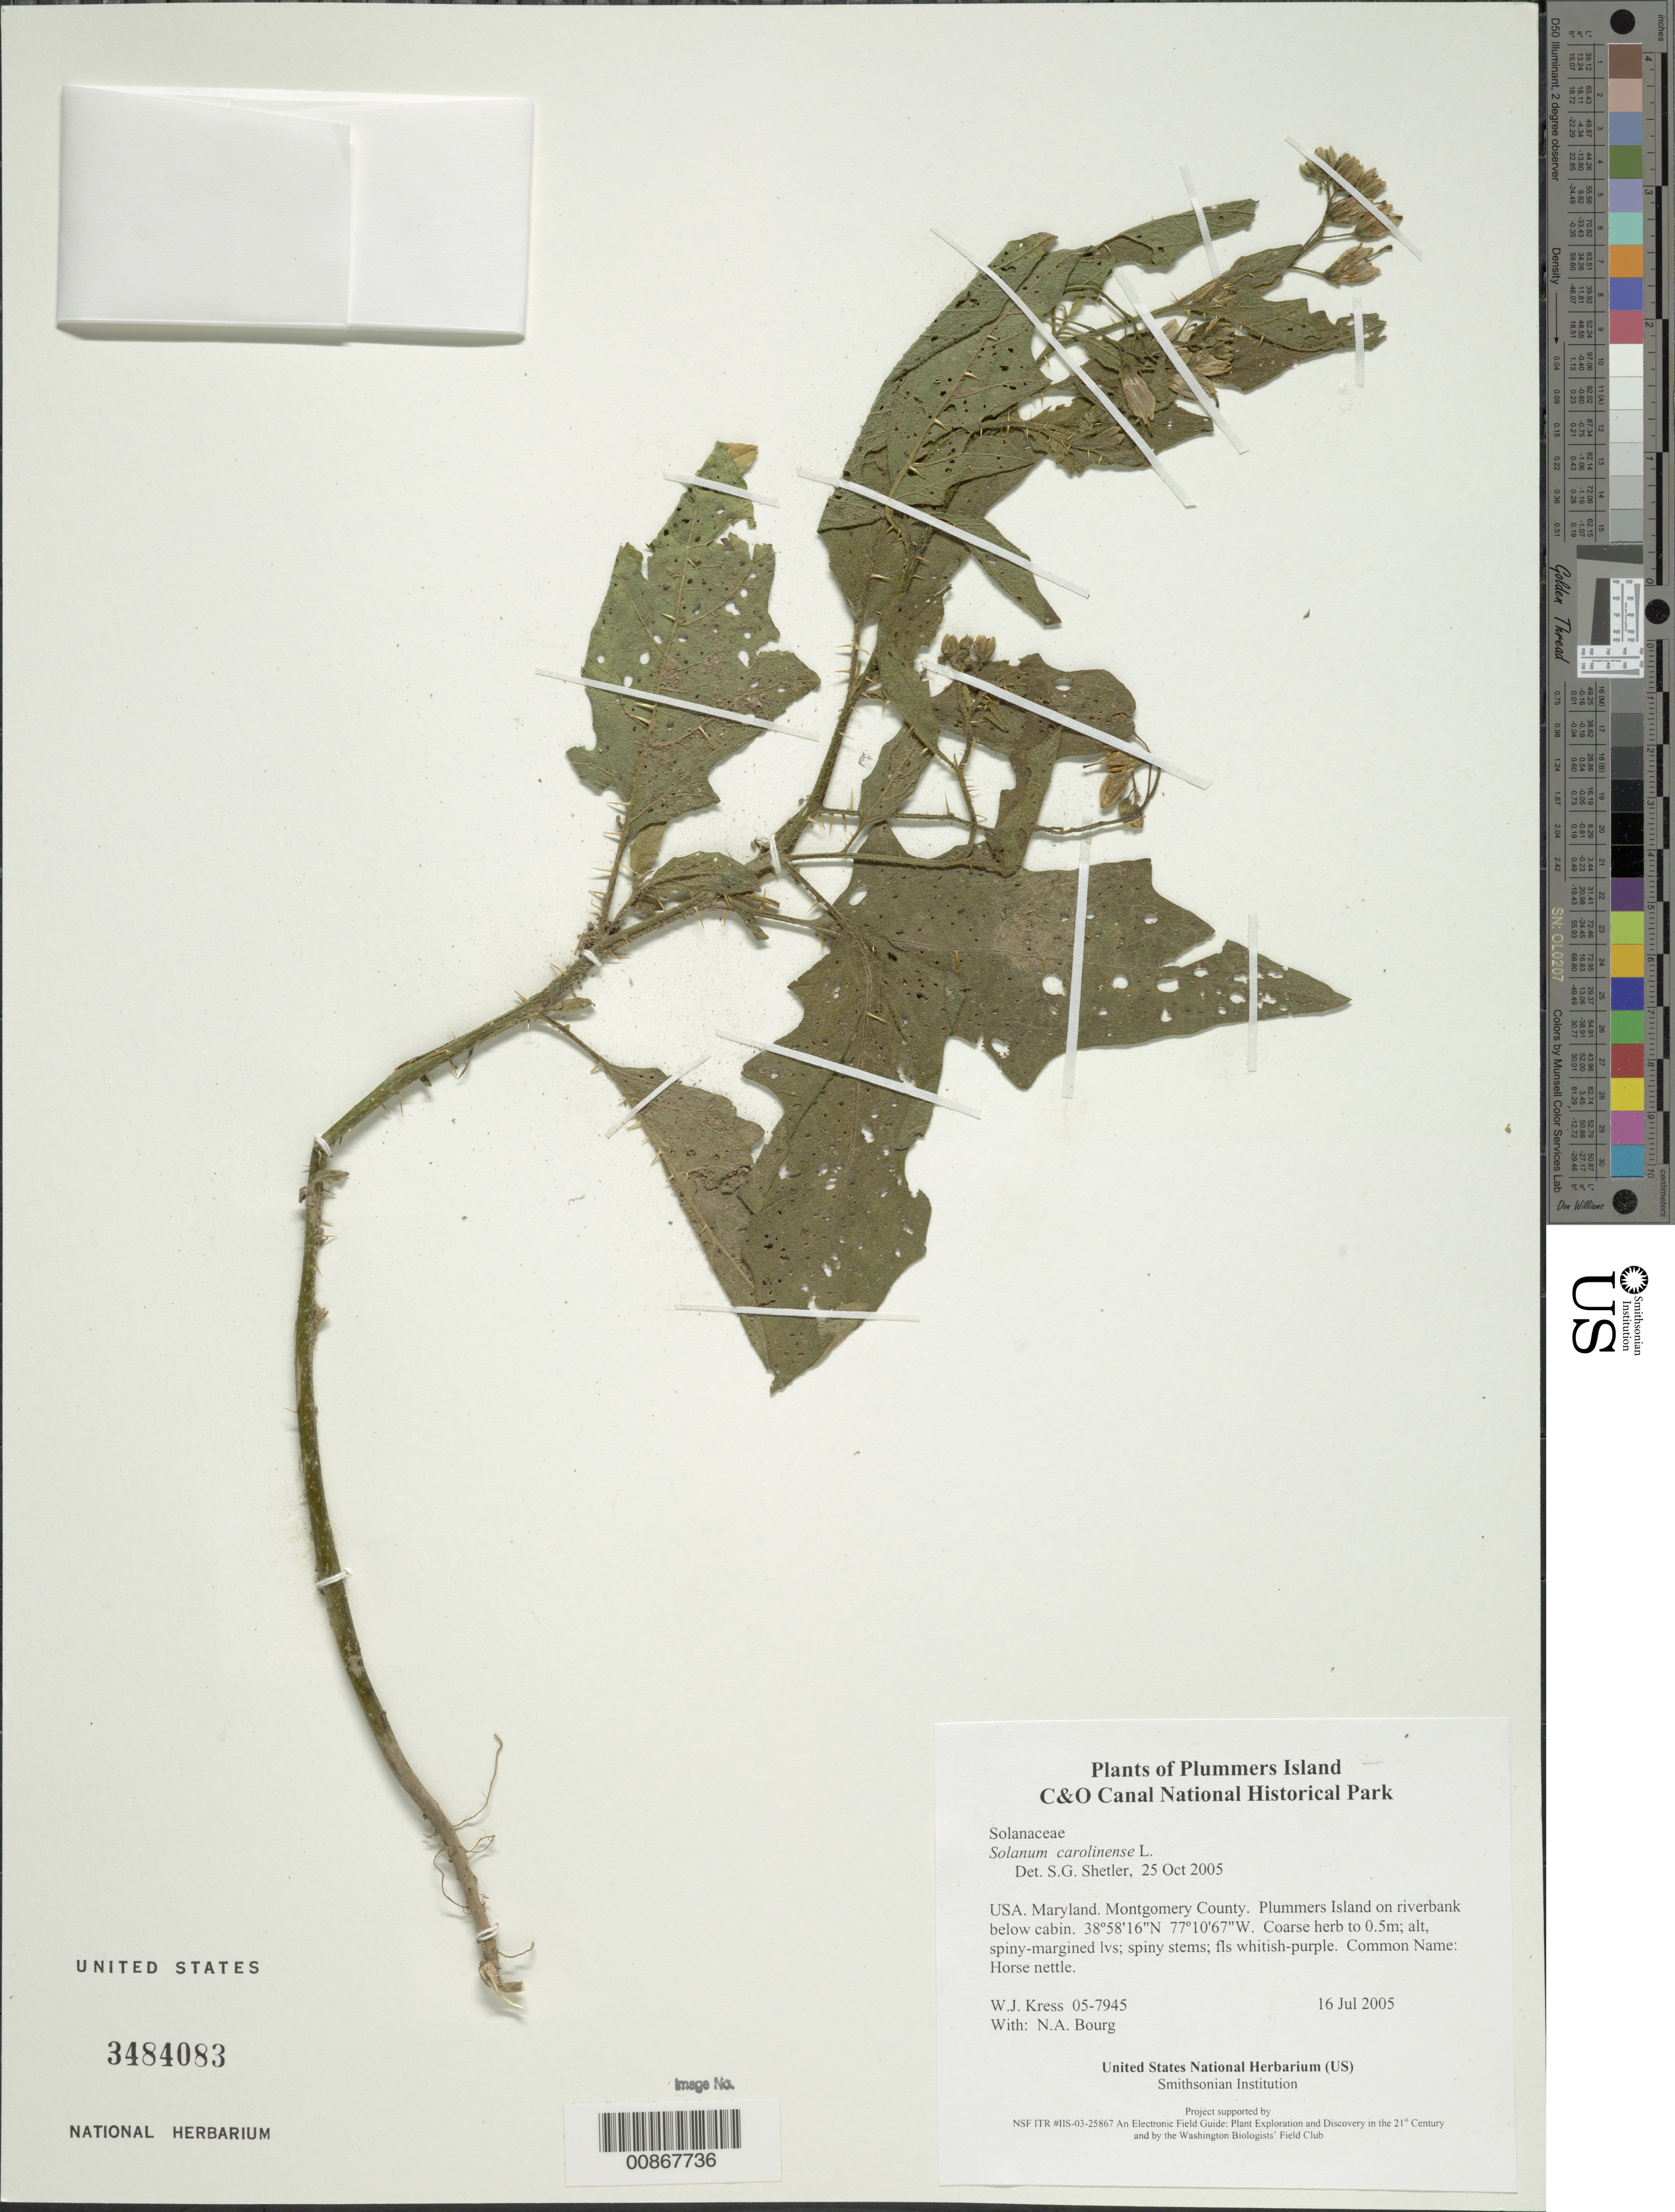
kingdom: Plantae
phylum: Tracheophyta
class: Magnoliopsida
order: Solanales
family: Solanaceae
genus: Solanum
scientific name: Solanum carolinense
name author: L.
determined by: Shetler, Stanwyn G., (US), NMNH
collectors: W. J. Kress & N. A. Bourg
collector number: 05-7945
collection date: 2005-07-16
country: United States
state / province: Maryland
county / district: Montgomery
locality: Chesapeake and Ohio Canal National Historical Park, Plummers Island on riverbank below cabin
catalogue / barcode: US 3484083